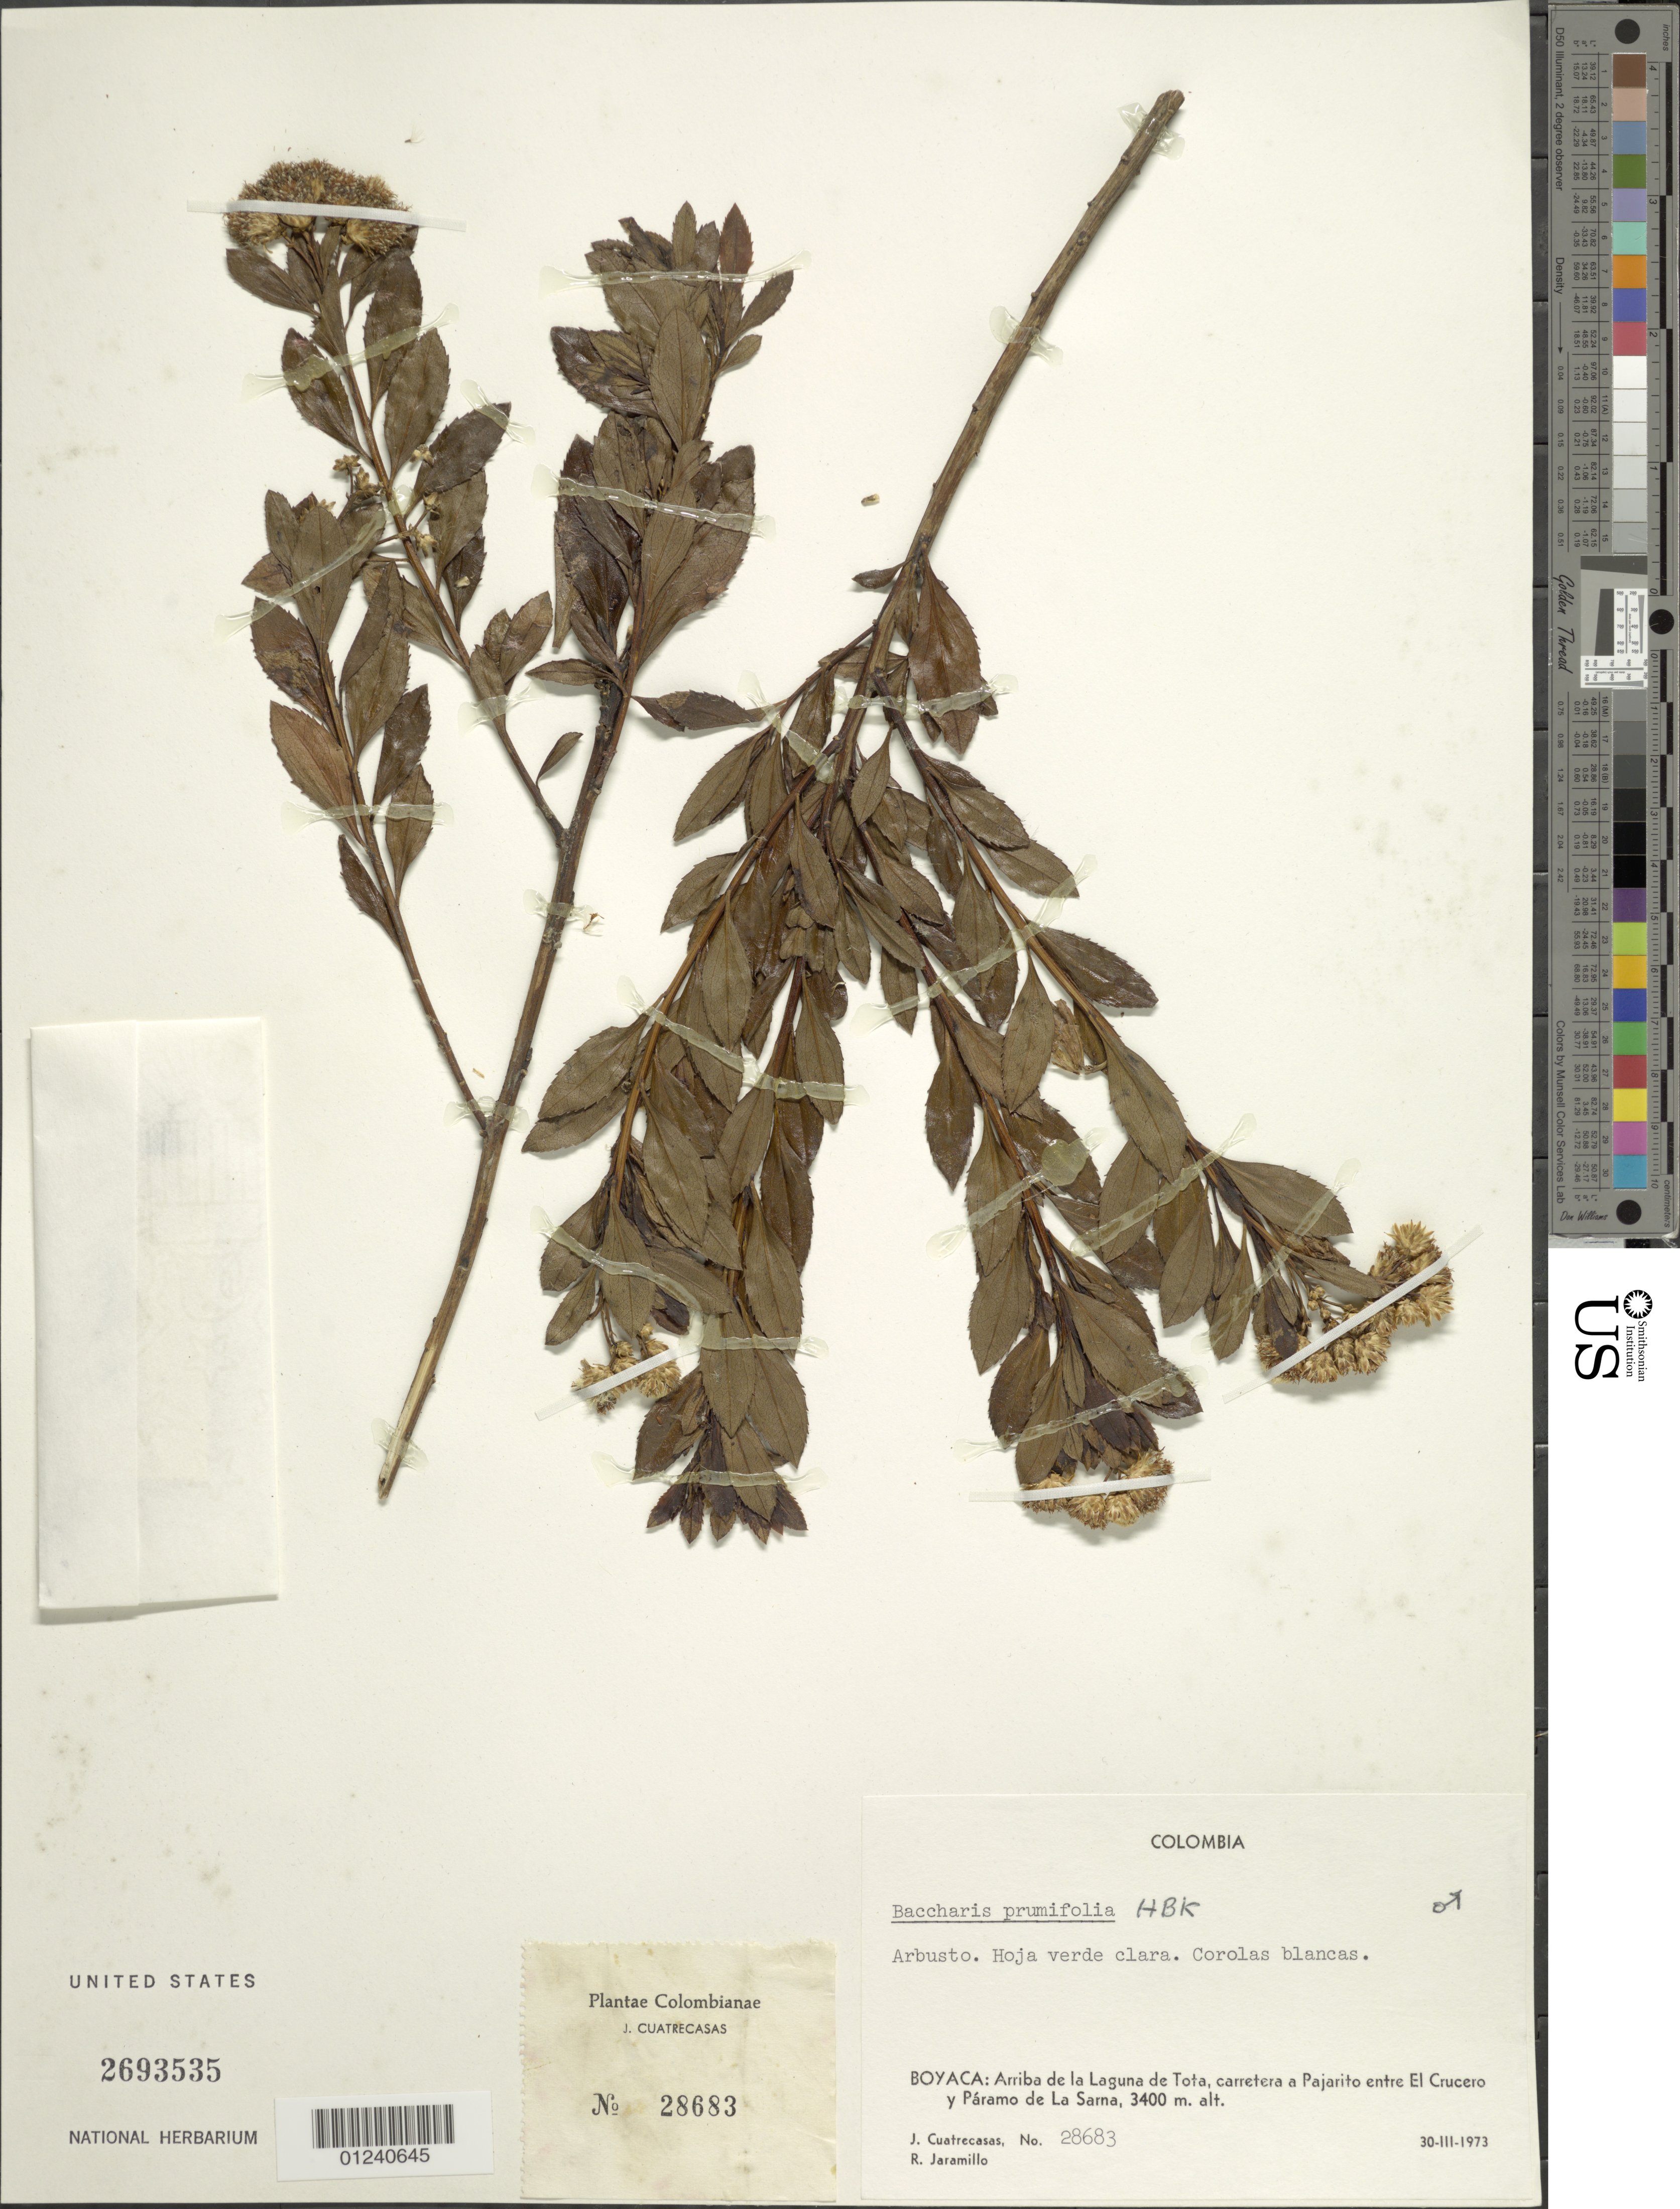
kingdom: Plantae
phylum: Tracheophyta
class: Magnoliopsida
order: Asterales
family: Asteraceae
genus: Baccharis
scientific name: Baccharis prunifolia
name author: Kunth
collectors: J. Cuatrecasas & R. Jaramillo M.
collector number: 28683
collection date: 1973-03-30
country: Colombia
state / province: Boyacá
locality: Arriba de Laguna de Tota, carretera a Pajarito entre El Crucero y Páramo de la Sarna.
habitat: Paramo.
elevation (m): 3400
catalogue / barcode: US 2693535